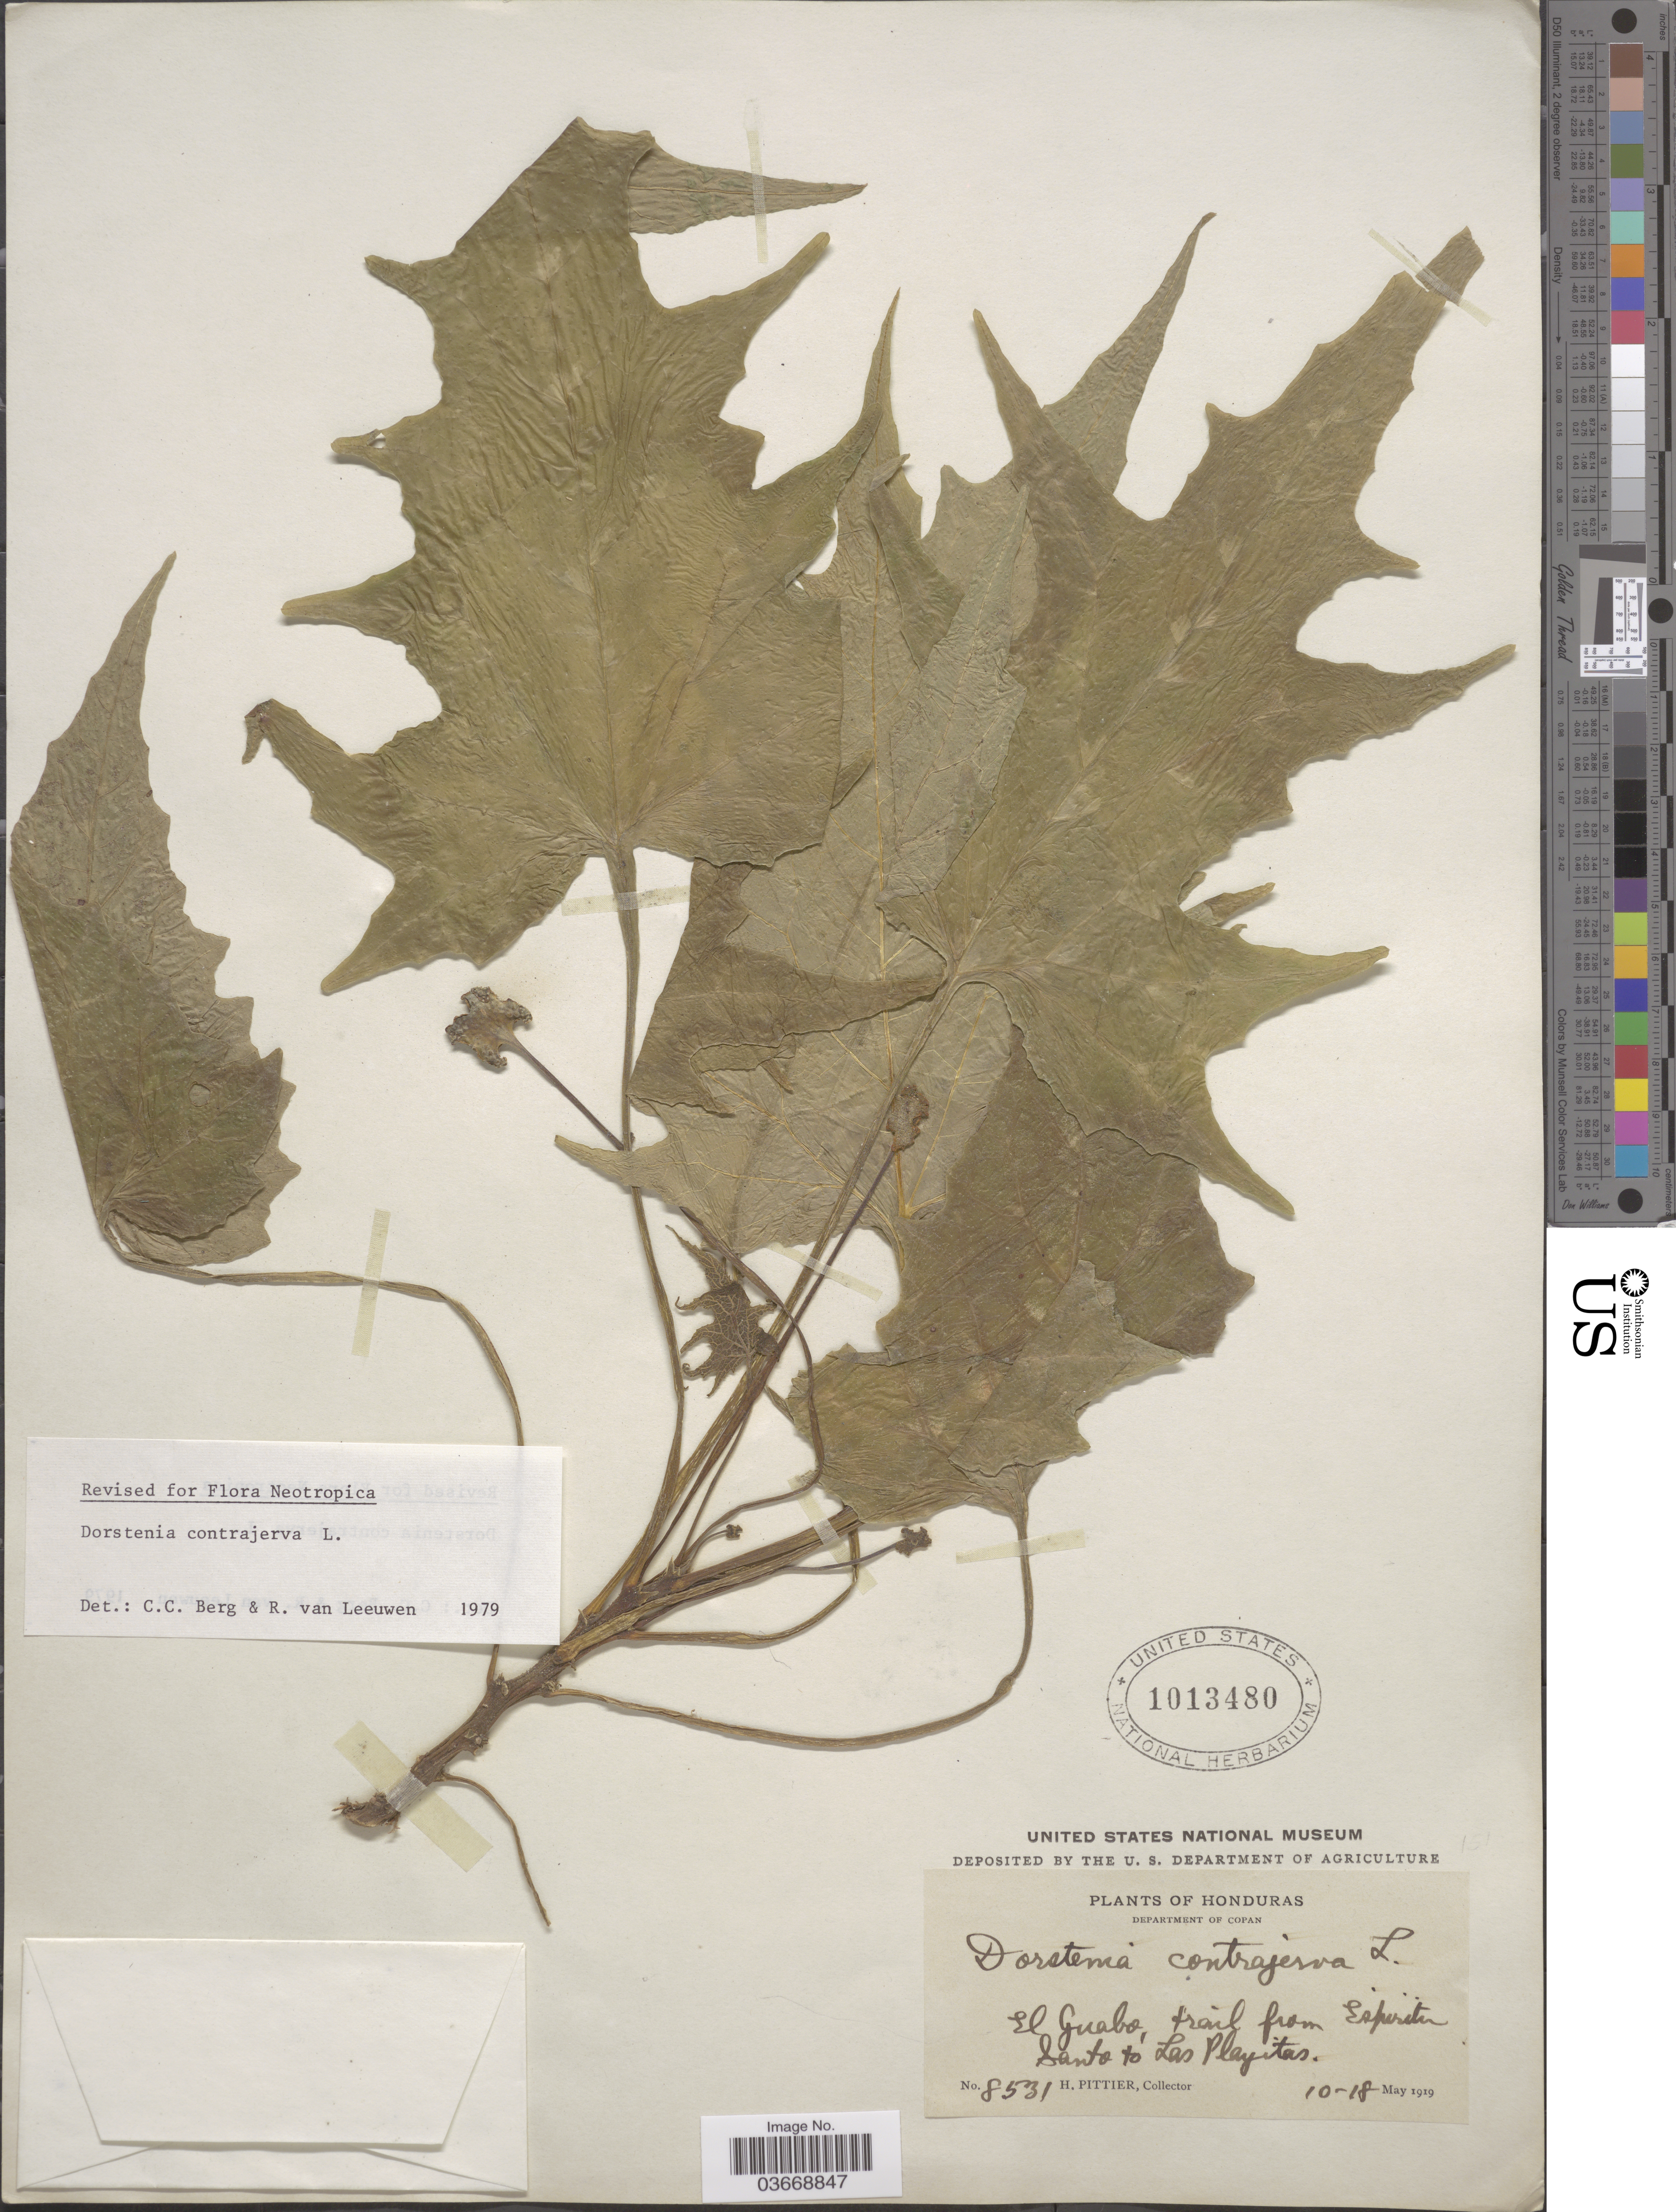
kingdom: Plantae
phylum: Tracheophyta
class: Magnoliopsida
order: Rosales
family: Moraceae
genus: Dorstenia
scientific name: Dorstenia contrajerva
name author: L.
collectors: H. F. Pittier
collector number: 8531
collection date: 1919-05-10/1919-05-18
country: Honduras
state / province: Copan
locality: Department of Copan. El Guabo, trail from Espiritu. Santo to Las Playitas.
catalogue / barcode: US 1013480